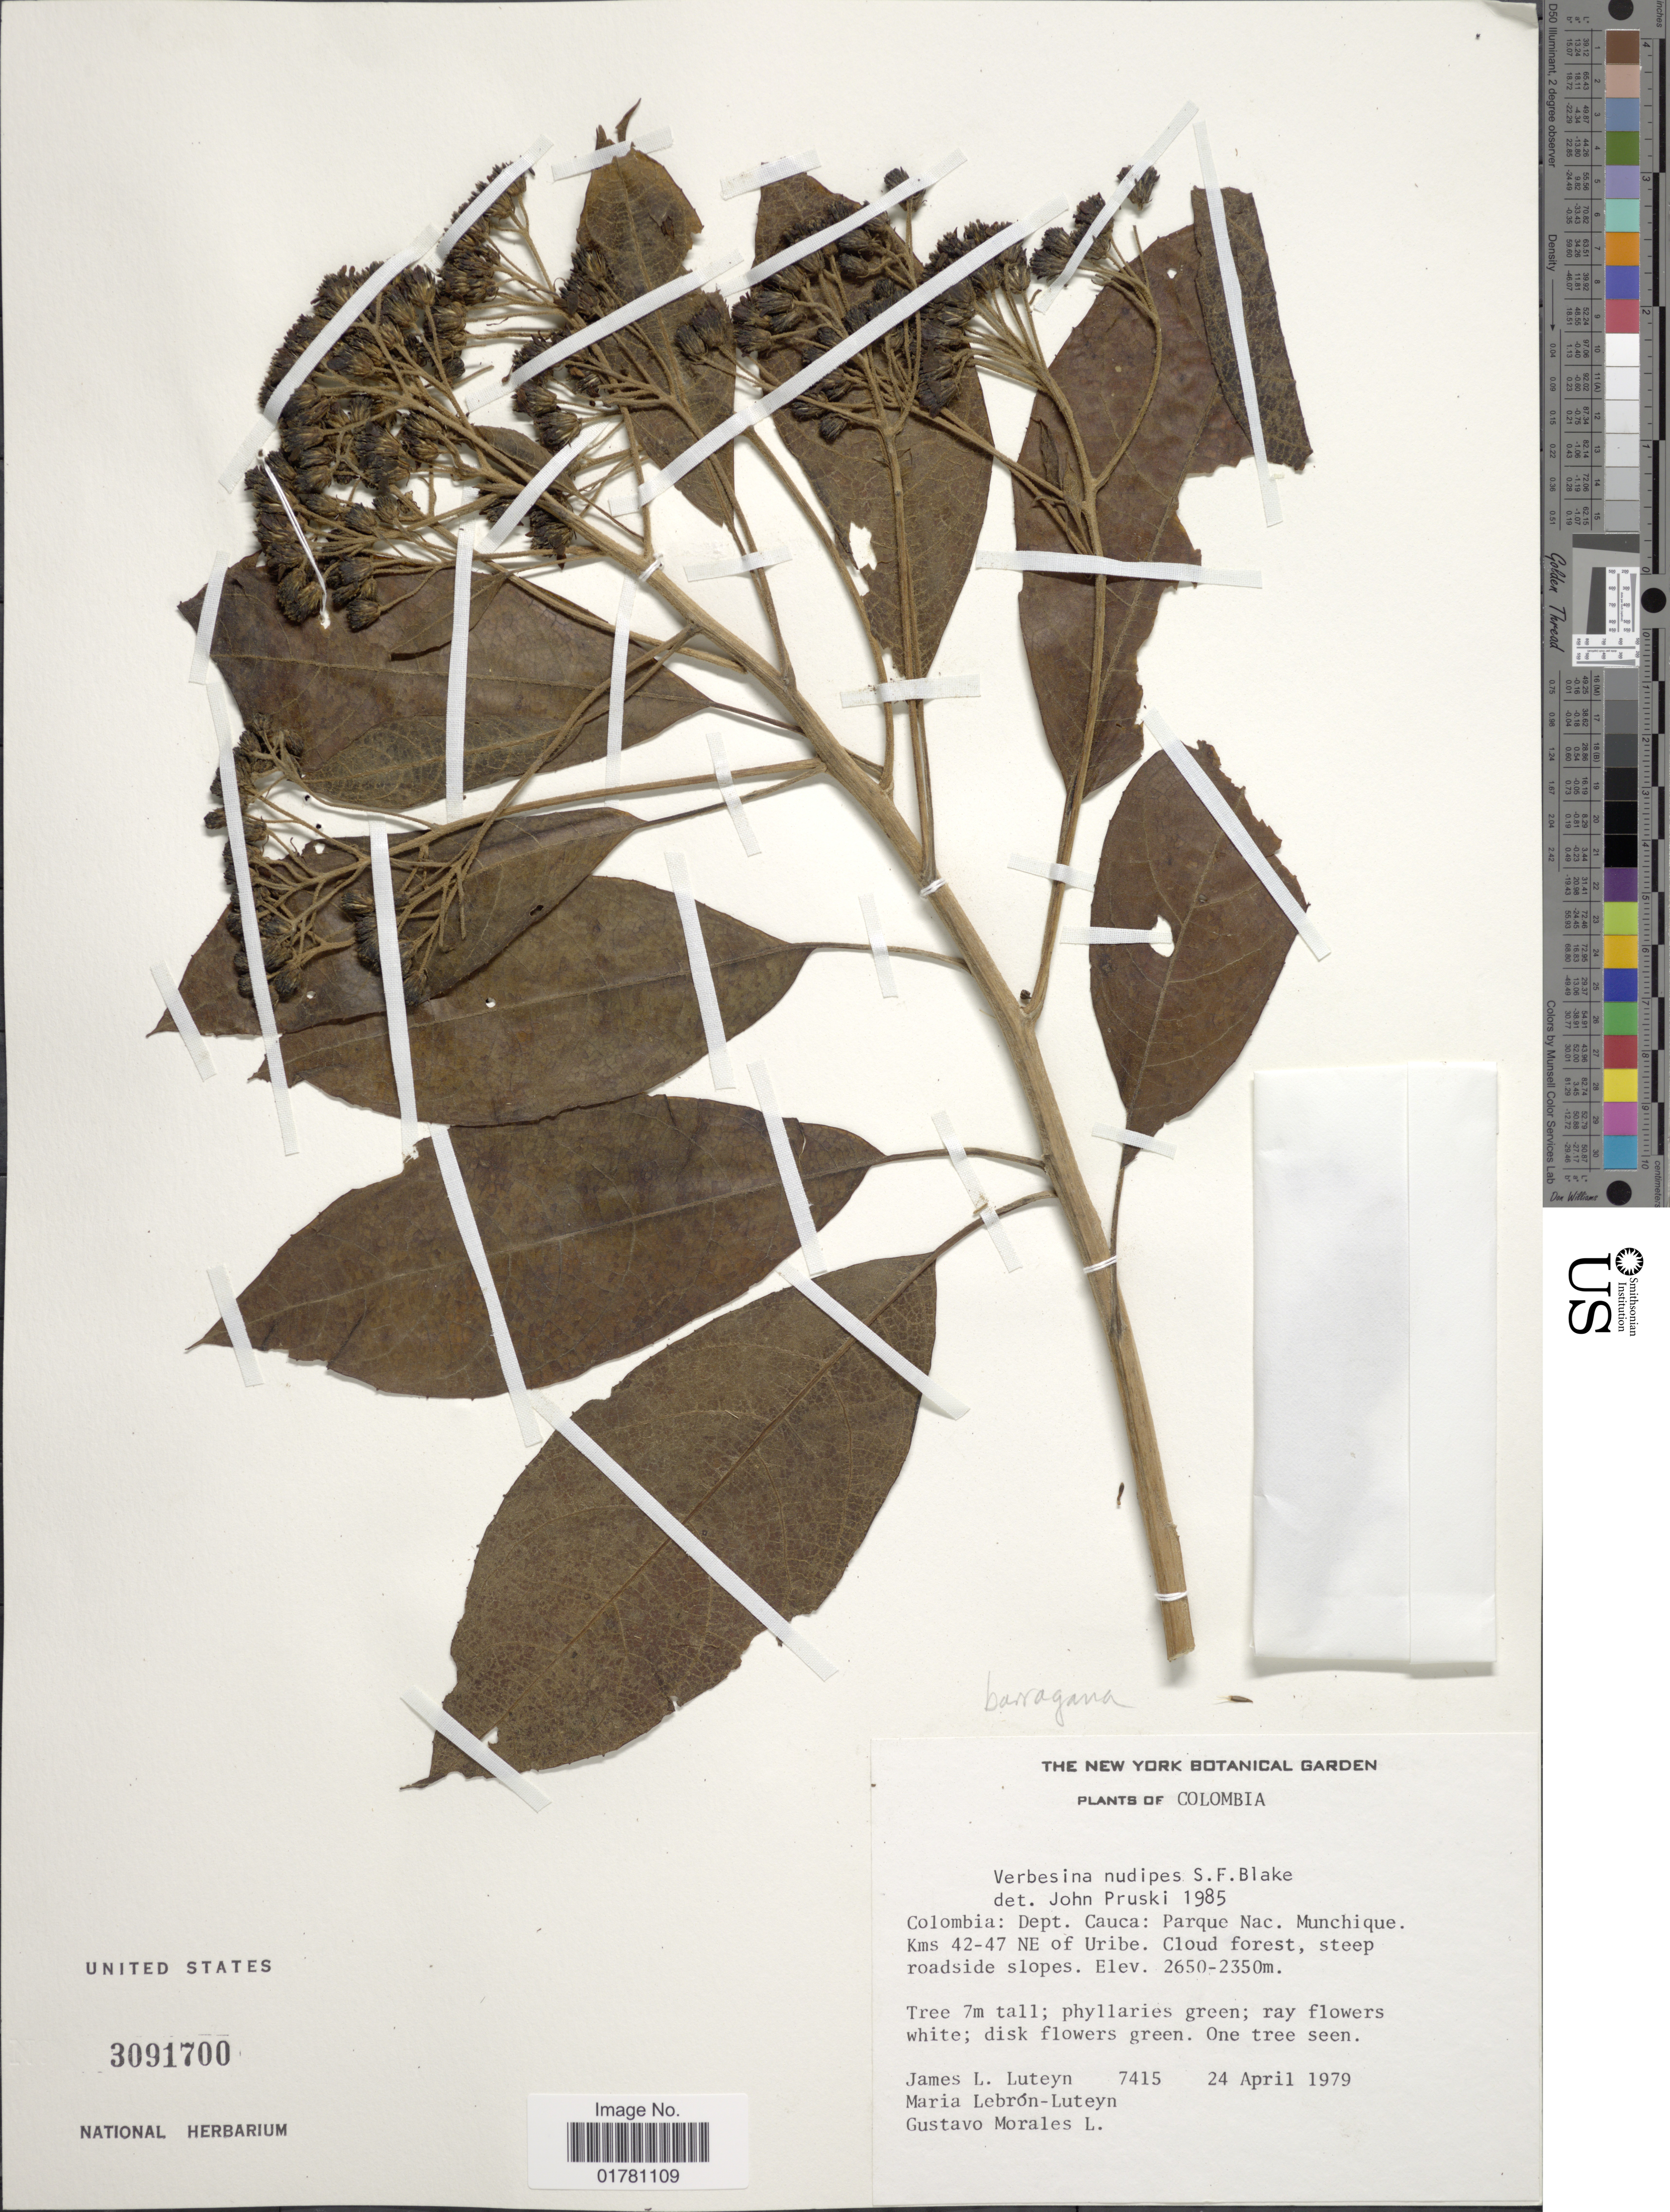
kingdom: Plantae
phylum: Tracheophyta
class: Magnoliopsida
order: Asterales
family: Asteraceae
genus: Verbesina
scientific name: Verbesina nudipes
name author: S.F. Blake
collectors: J. L. Luteyn, M. L. Lebrón-Luteyn & G. Morales L.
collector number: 7415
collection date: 1979-04-24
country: Colombia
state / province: Cauca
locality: Dept. Cauca: Parque Nac. Munchique. Kms 42-47 NE of Uribe. Cloud forest, steep, roadside slopes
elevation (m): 2350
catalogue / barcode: US 3091700